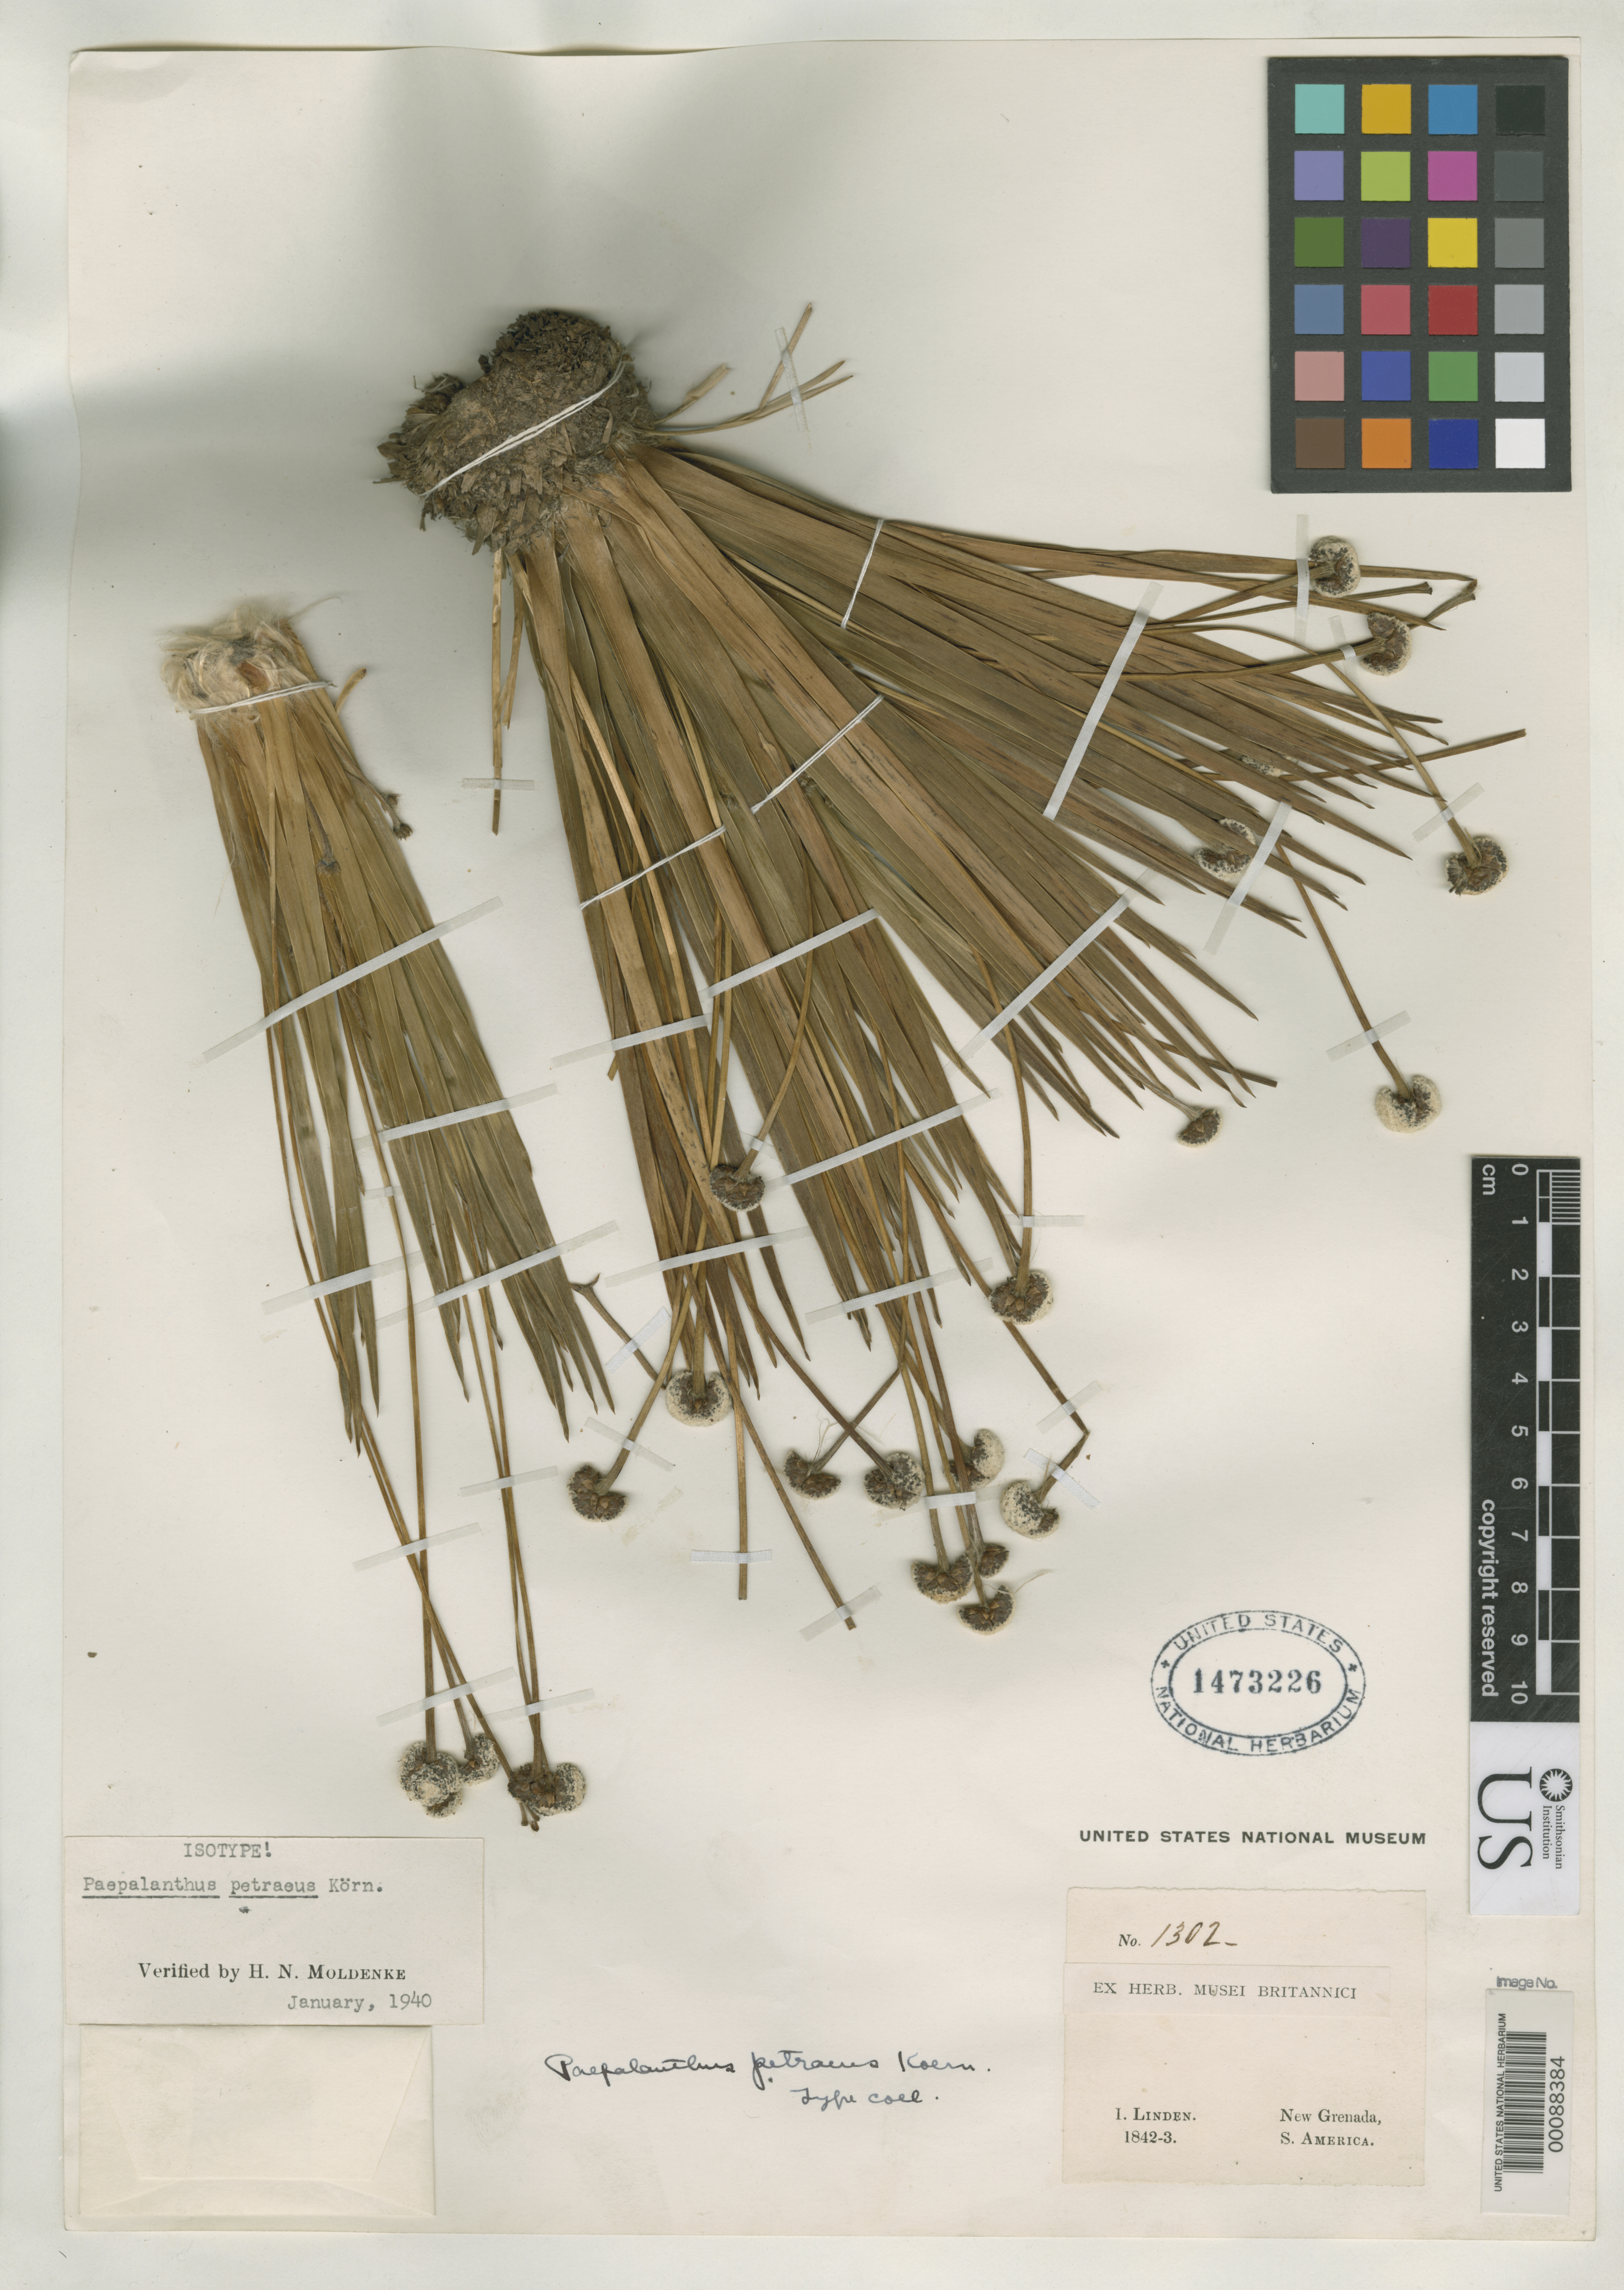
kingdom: Plantae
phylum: Tracheophyta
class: Liliopsida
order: Poales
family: Eriocaulaceae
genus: Paepalanthus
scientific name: Paepalanthus petraeus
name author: Körn. in Mart.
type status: Isotype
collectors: J. Linden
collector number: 1302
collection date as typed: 1842 to -- --- 1843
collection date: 1842/1843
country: Colombia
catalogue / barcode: US 1473226